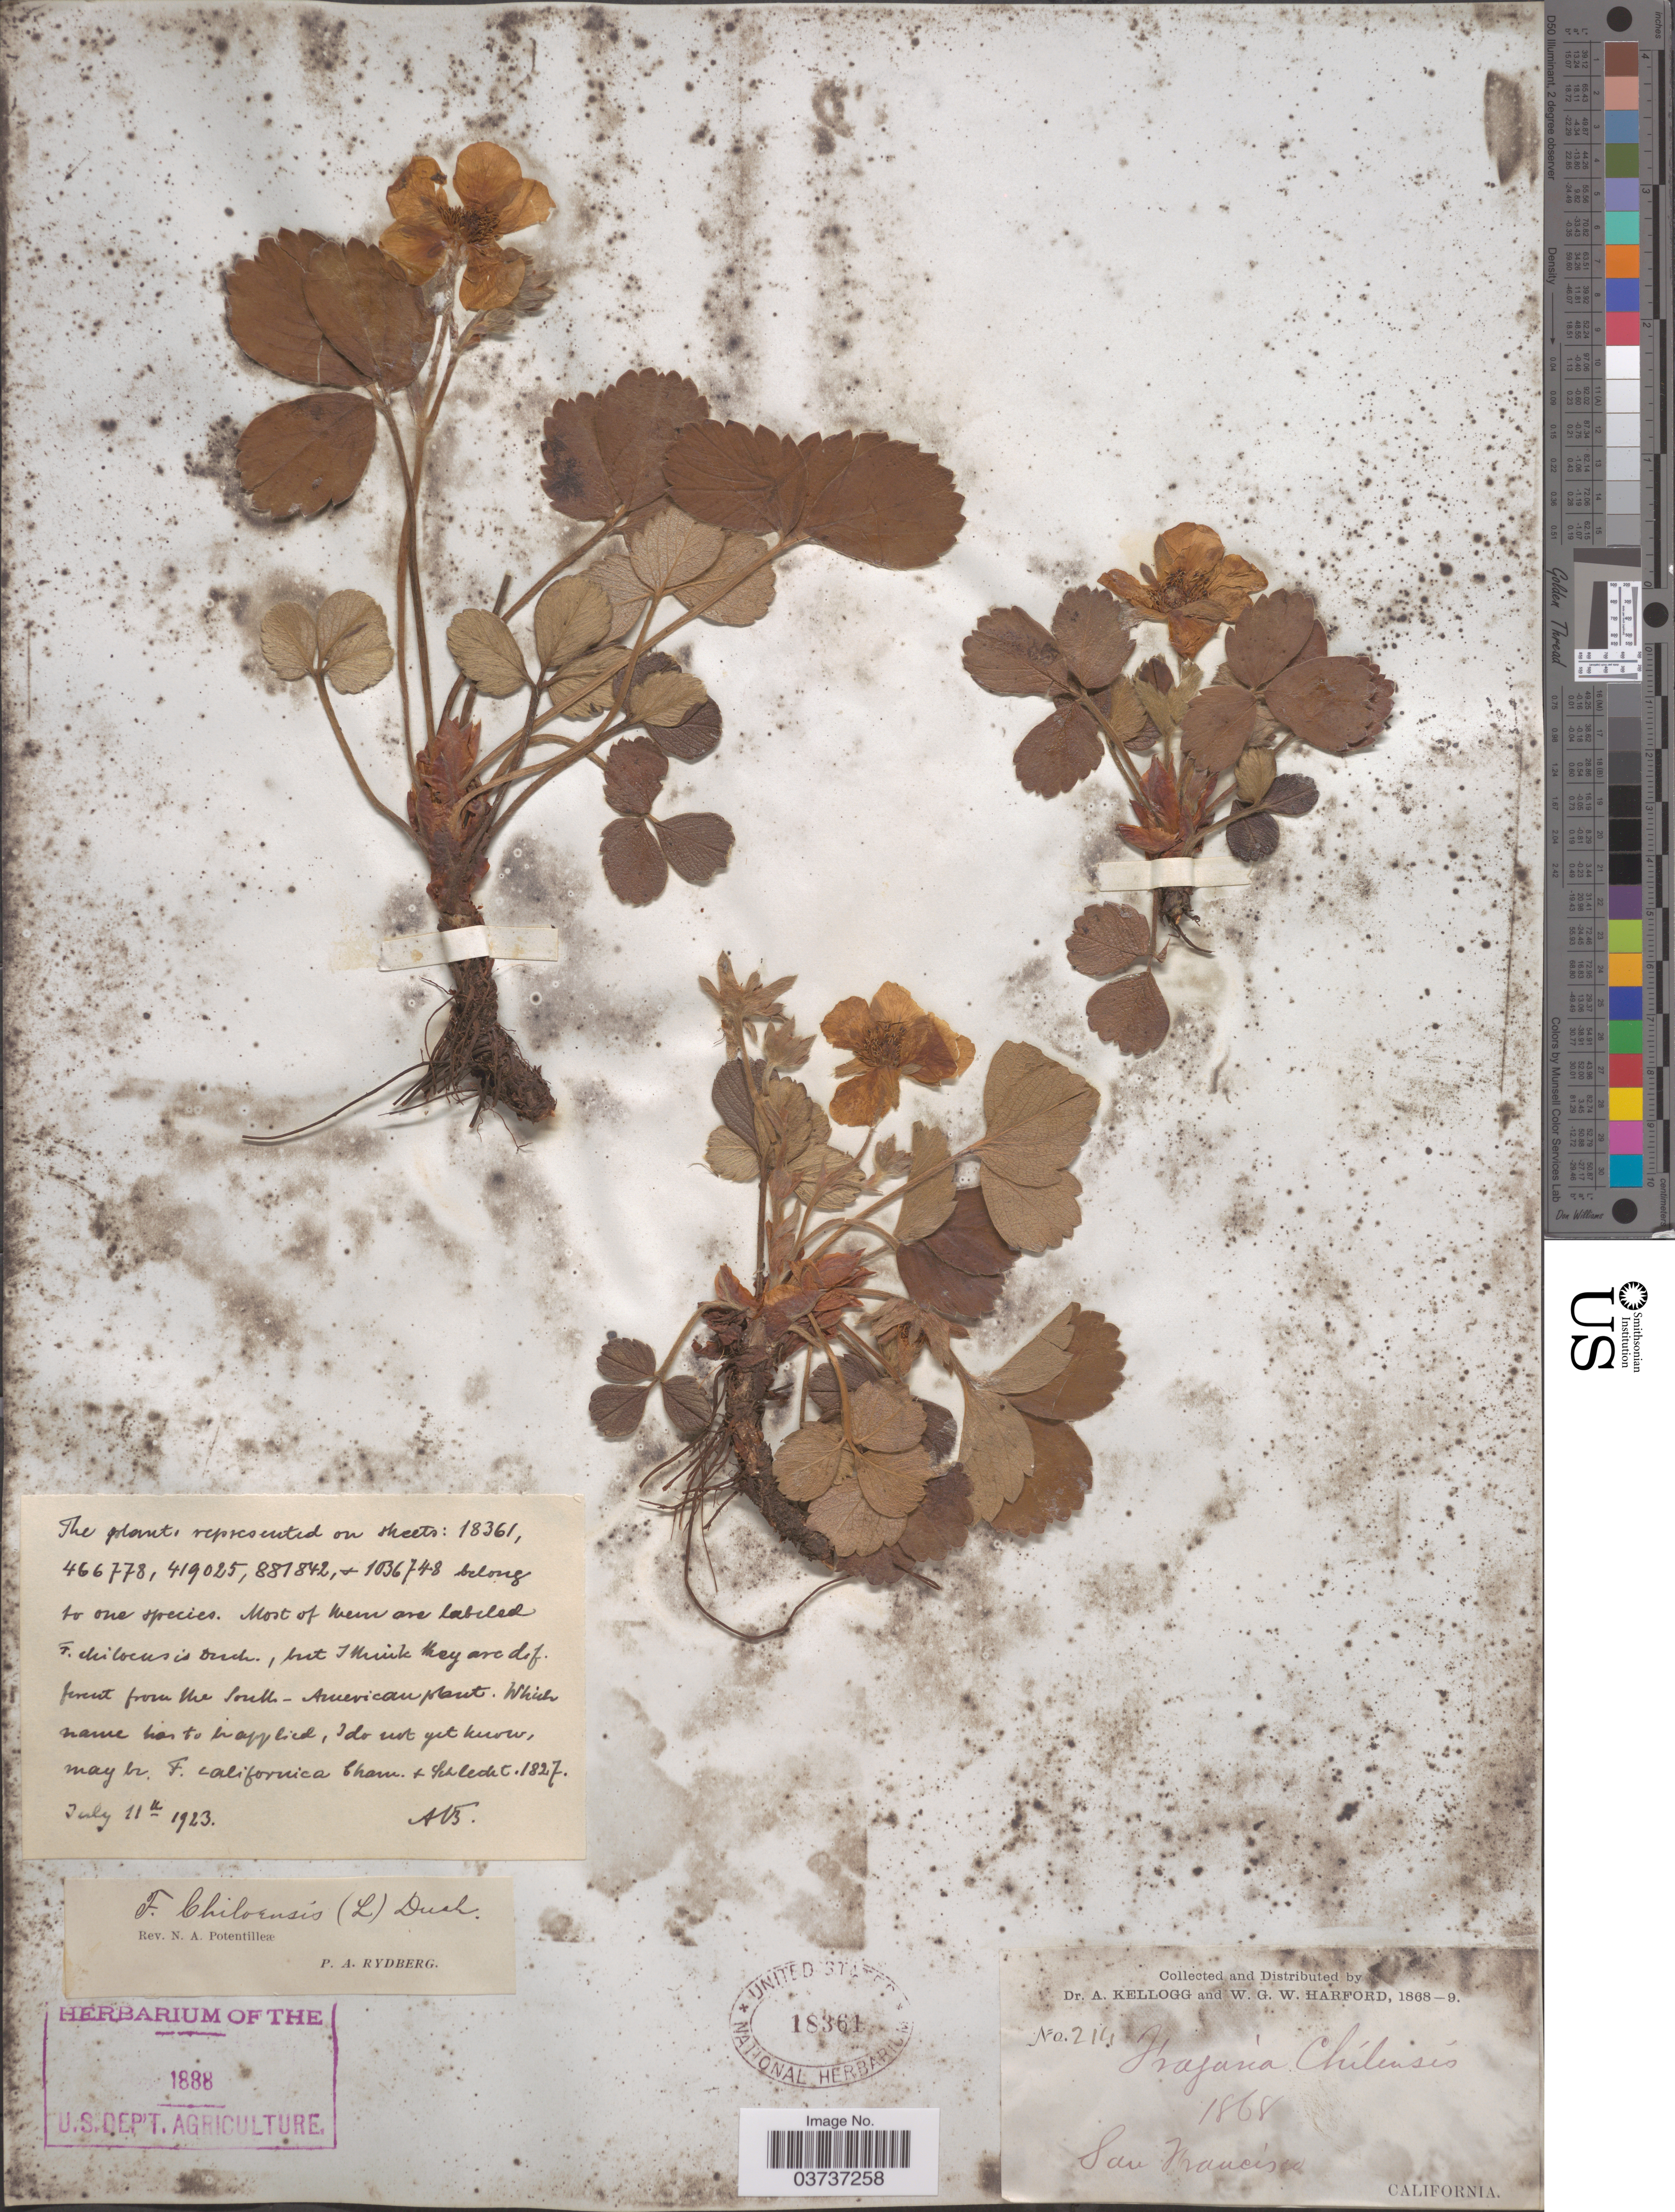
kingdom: Plantae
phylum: Tracheophyta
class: Magnoliopsida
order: Rosales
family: Rosaceae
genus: Fragaria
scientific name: Fragaria chiloensis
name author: (L.) Mill.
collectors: A. Kellogg & W. G. W. Harford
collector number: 214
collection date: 1868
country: United States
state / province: California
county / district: San Francisco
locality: San Francisco.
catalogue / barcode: US 18361